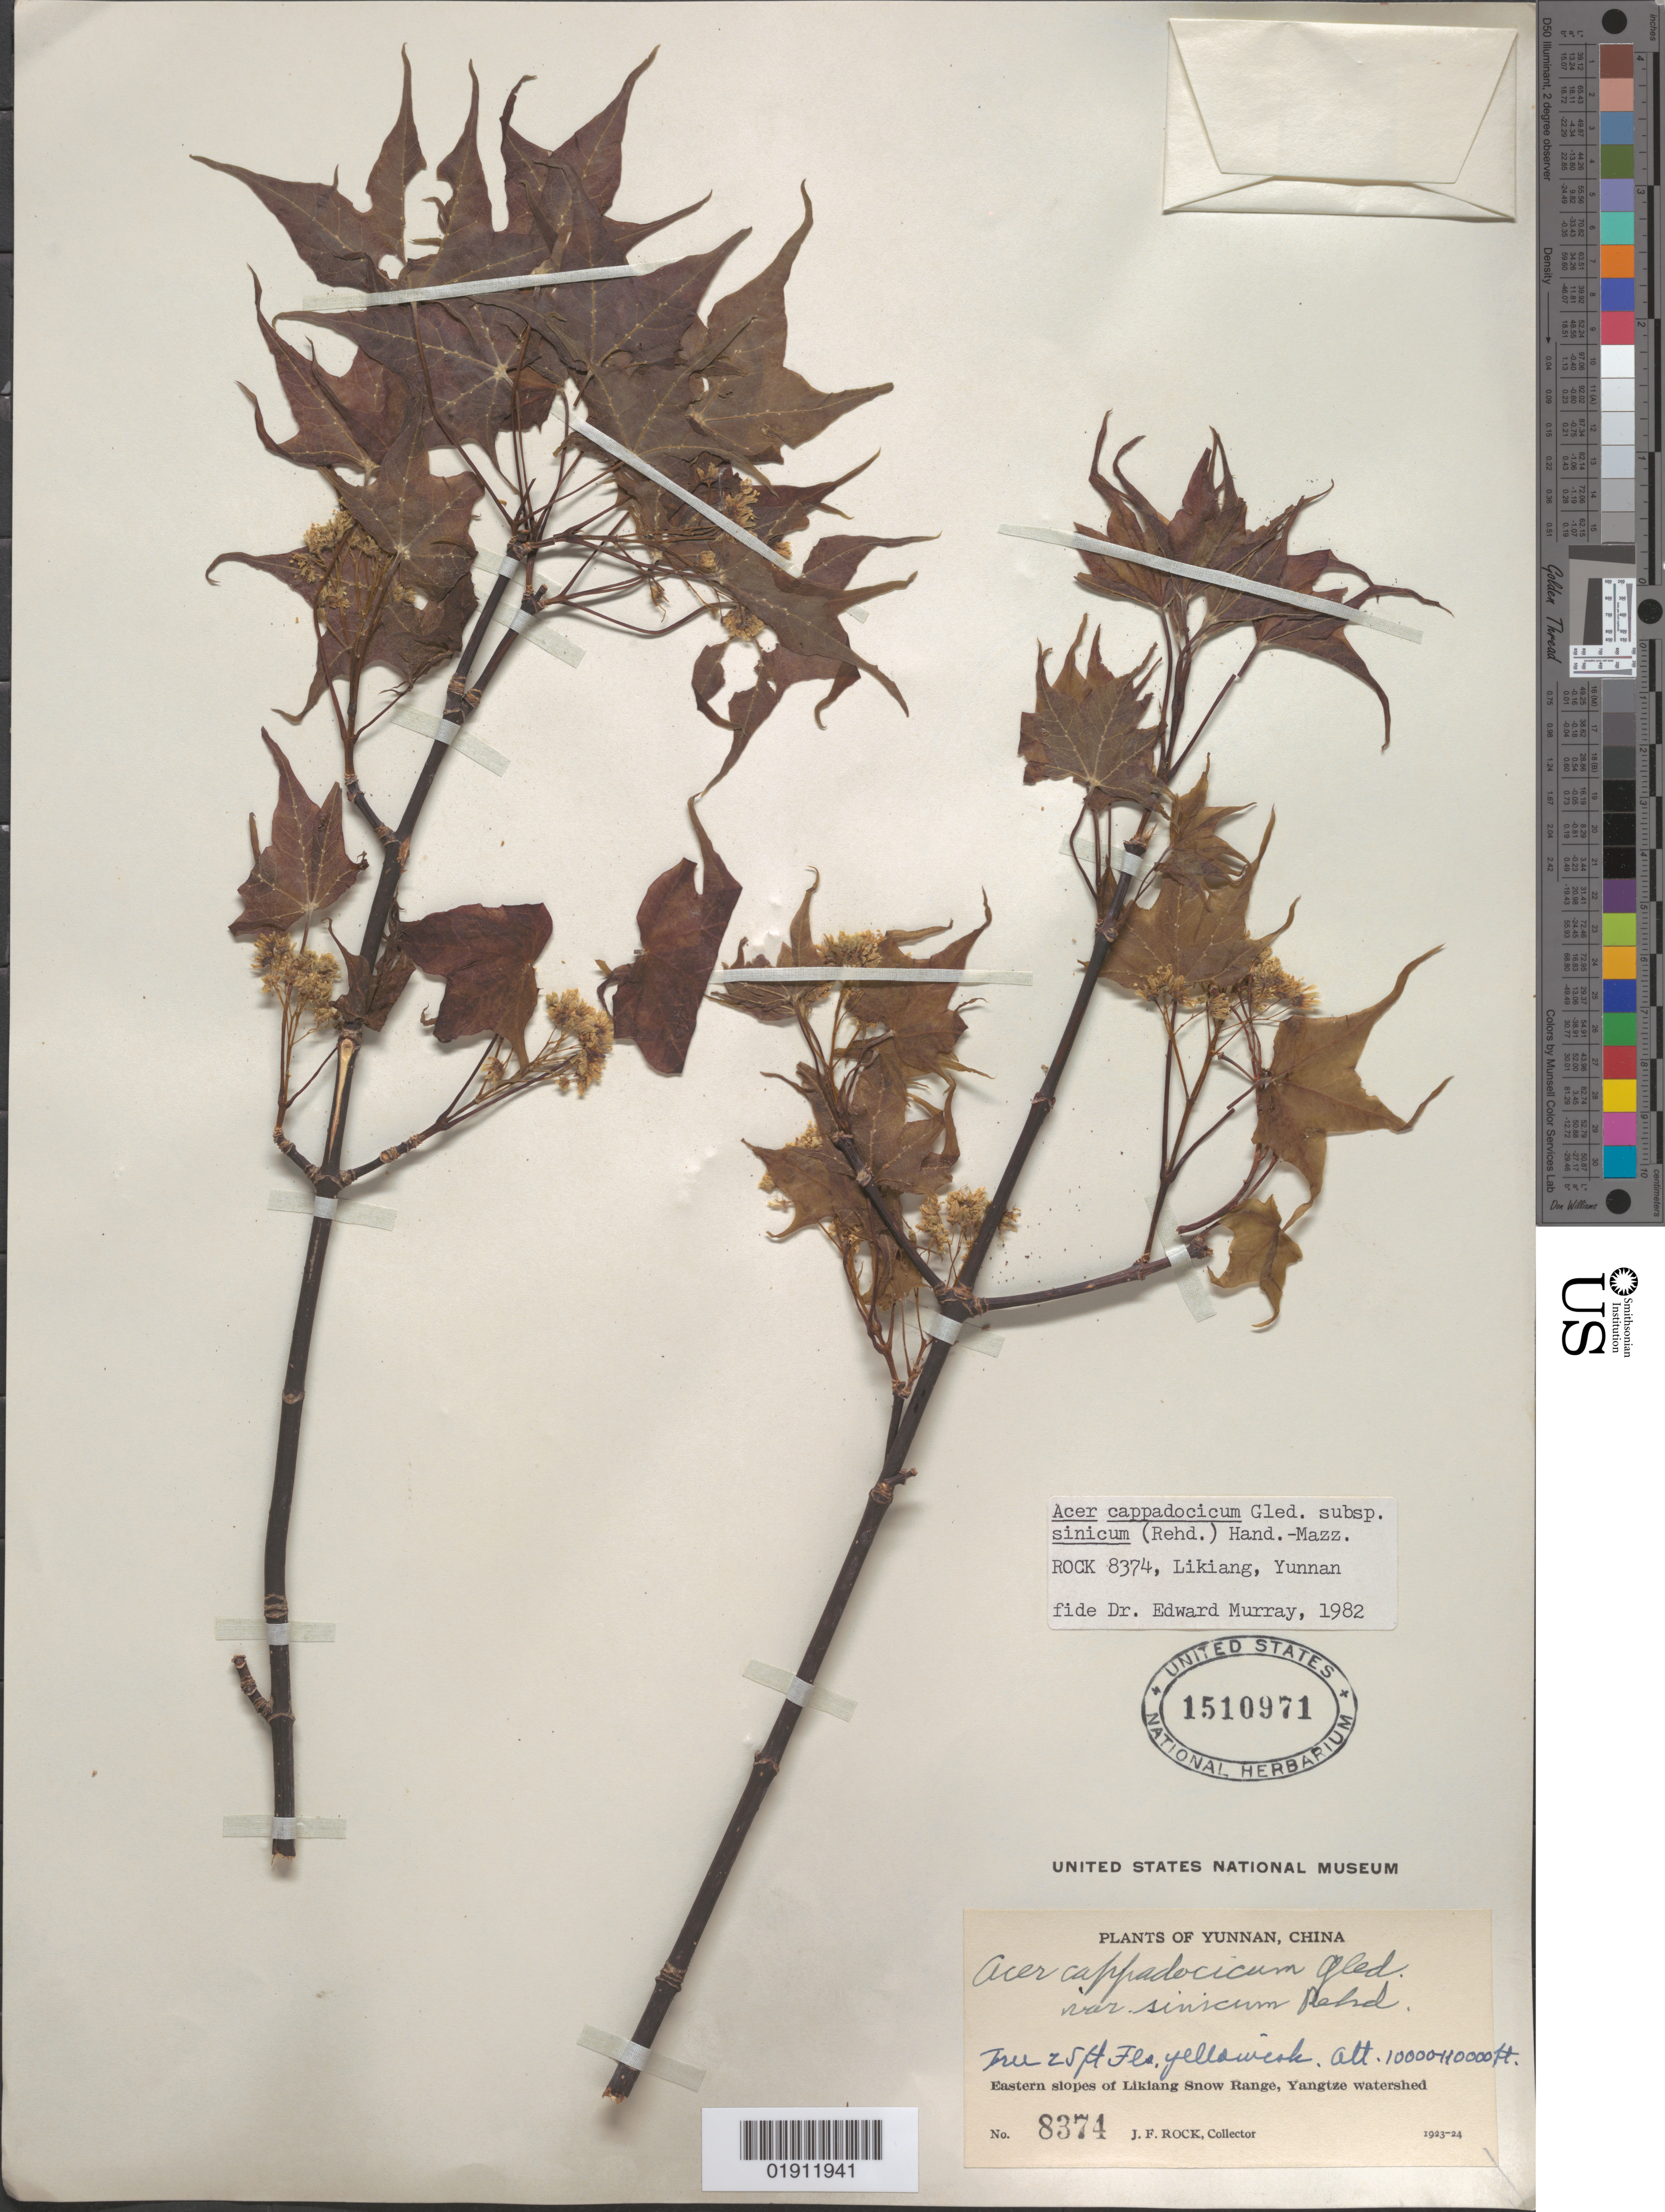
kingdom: Plantae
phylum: Tracheophyta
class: Magnoliopsida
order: Sapindales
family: Sapindaceae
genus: Acer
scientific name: Acer cappadocicum subsp. sinicum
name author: (Rehder) Hand.-Mazz.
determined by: Murray, Edward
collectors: J. F. Rock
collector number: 8374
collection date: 1923/1924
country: China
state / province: Yunnan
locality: Western slopes of Likiang Snow Range, Yangtze watershed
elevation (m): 3048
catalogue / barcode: US 1510971